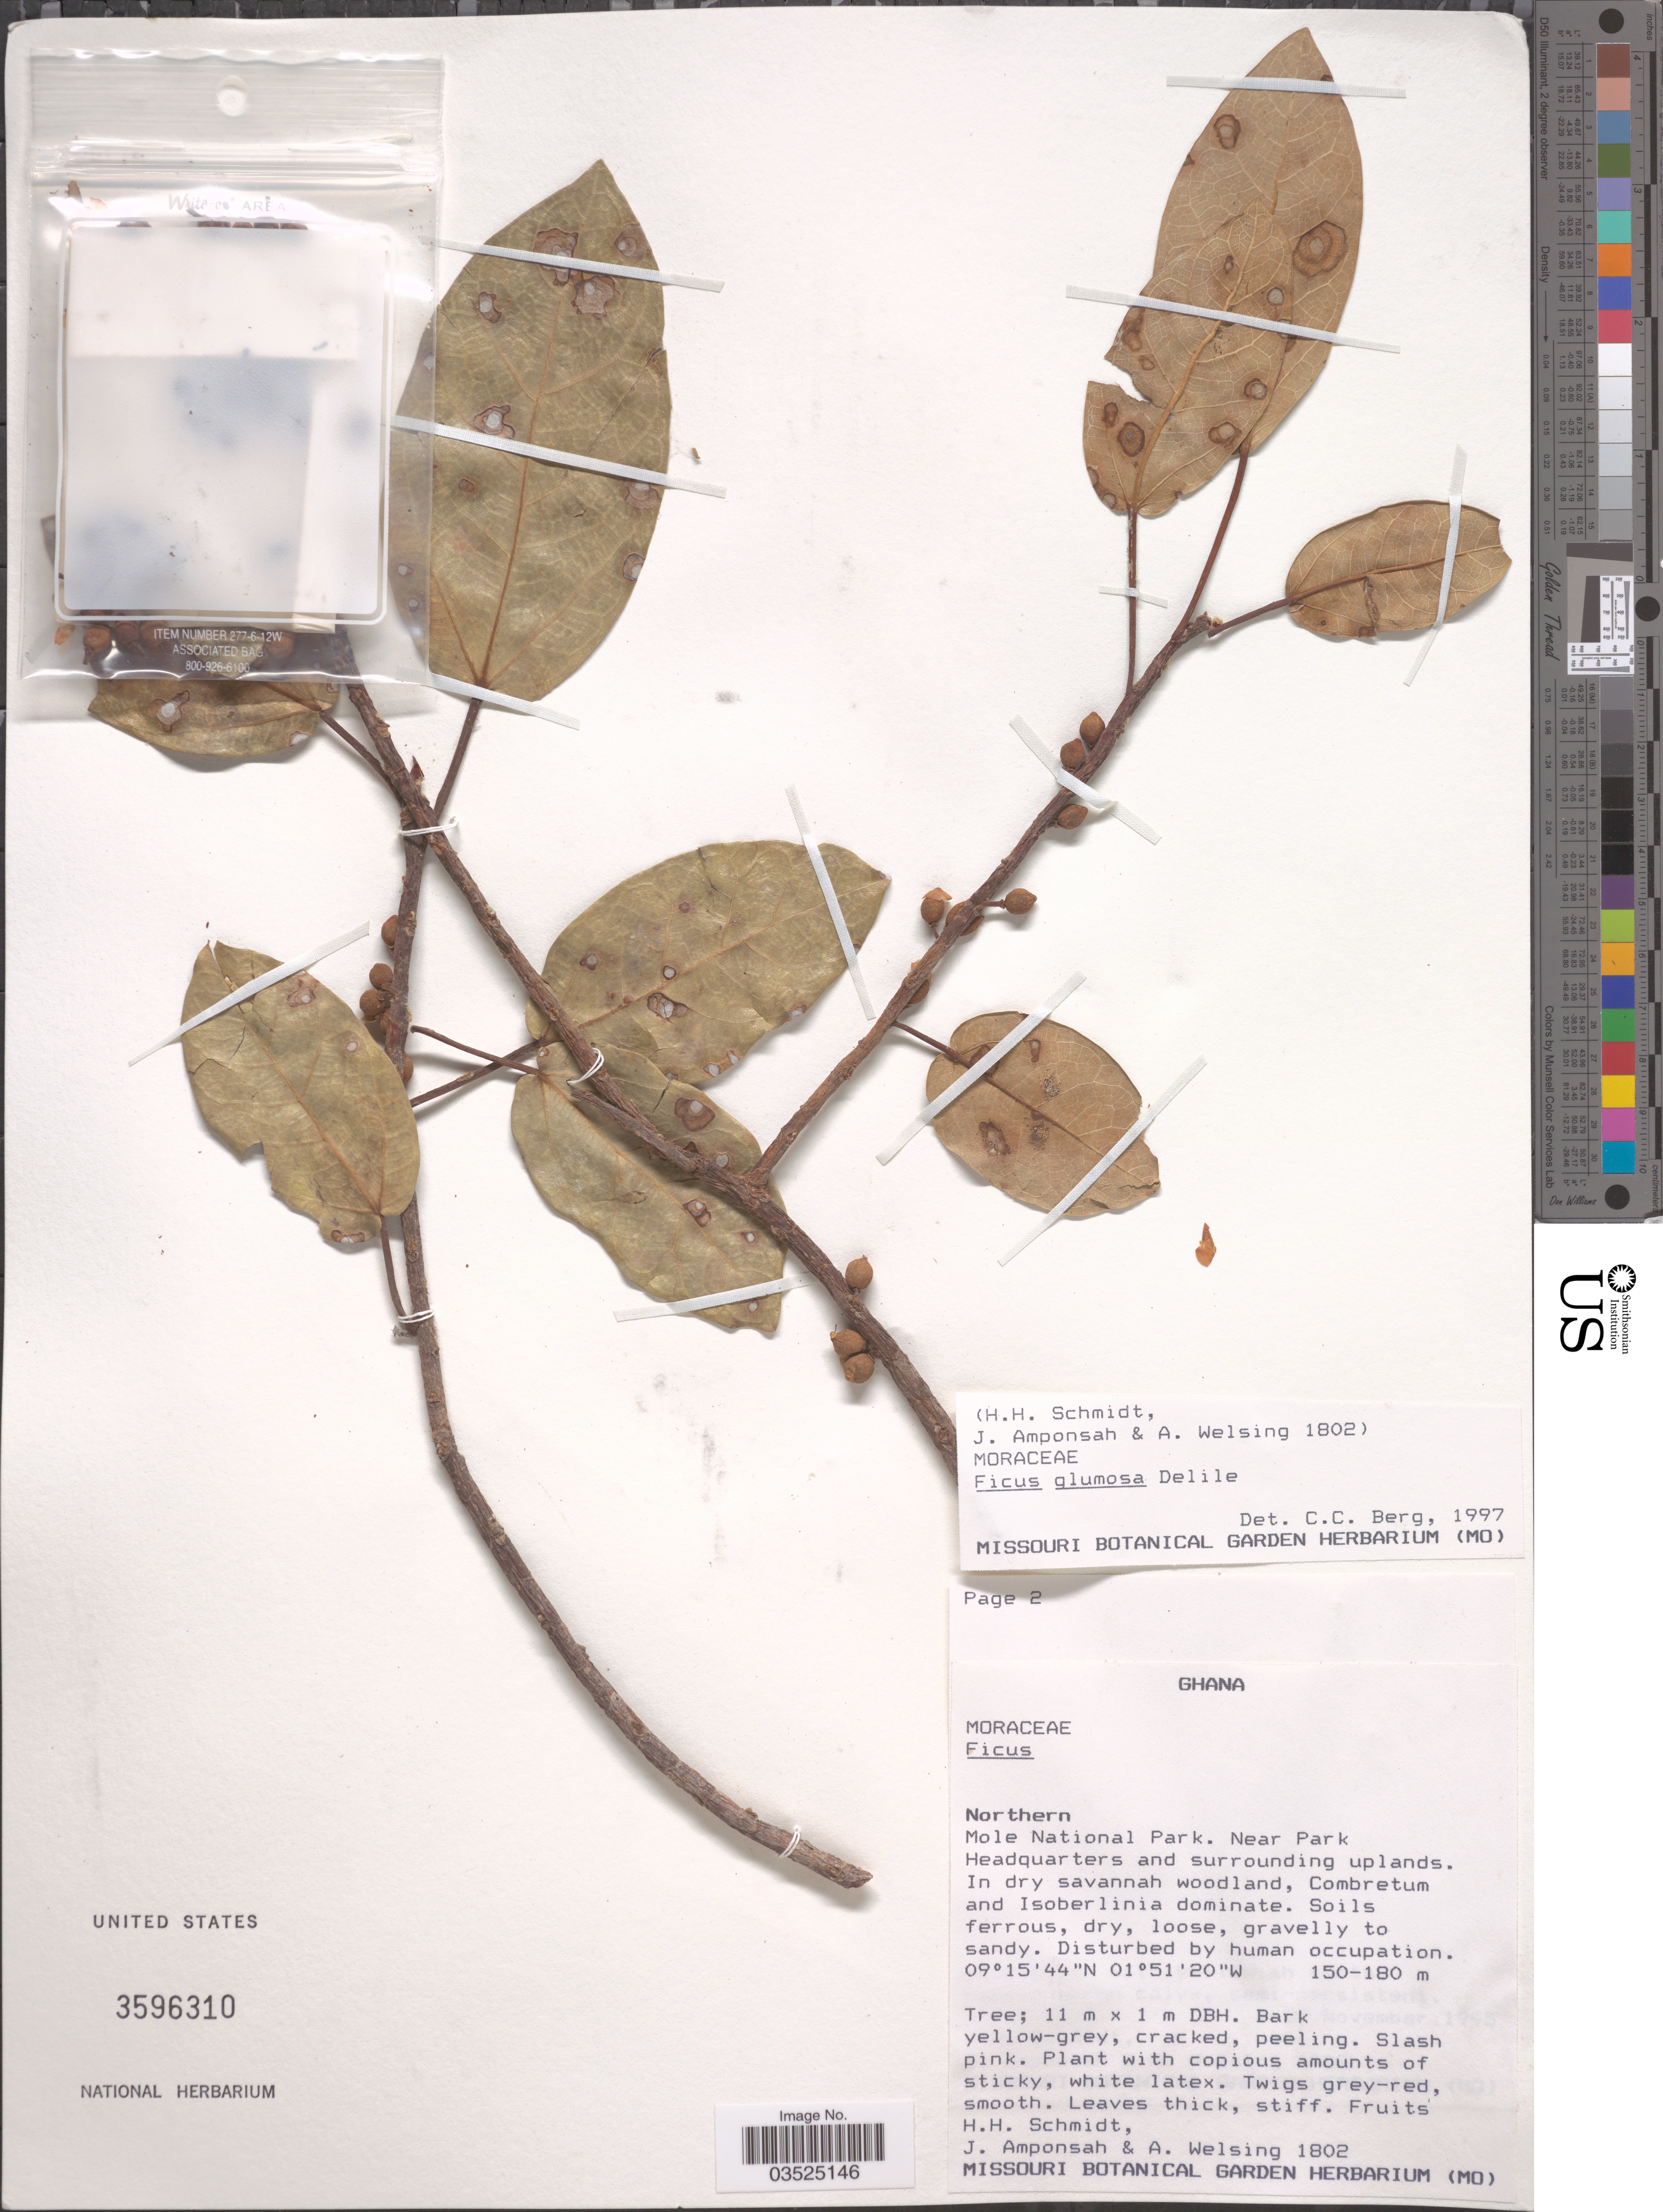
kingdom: Plantae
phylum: Tracheophyta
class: Magnoliopsida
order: Rosales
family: Moraceae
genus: Ficus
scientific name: Ficus glumosa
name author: Delile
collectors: H. H. Schmidt, J. Amponsah & A. Welsing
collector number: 1802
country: Ghana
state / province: Northern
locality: Mole National Park. Near Park Headquarters and surrounding uplands. In dry savannah woodland, Combretum and Isoberlinia dominate.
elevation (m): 150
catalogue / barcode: US 3596310